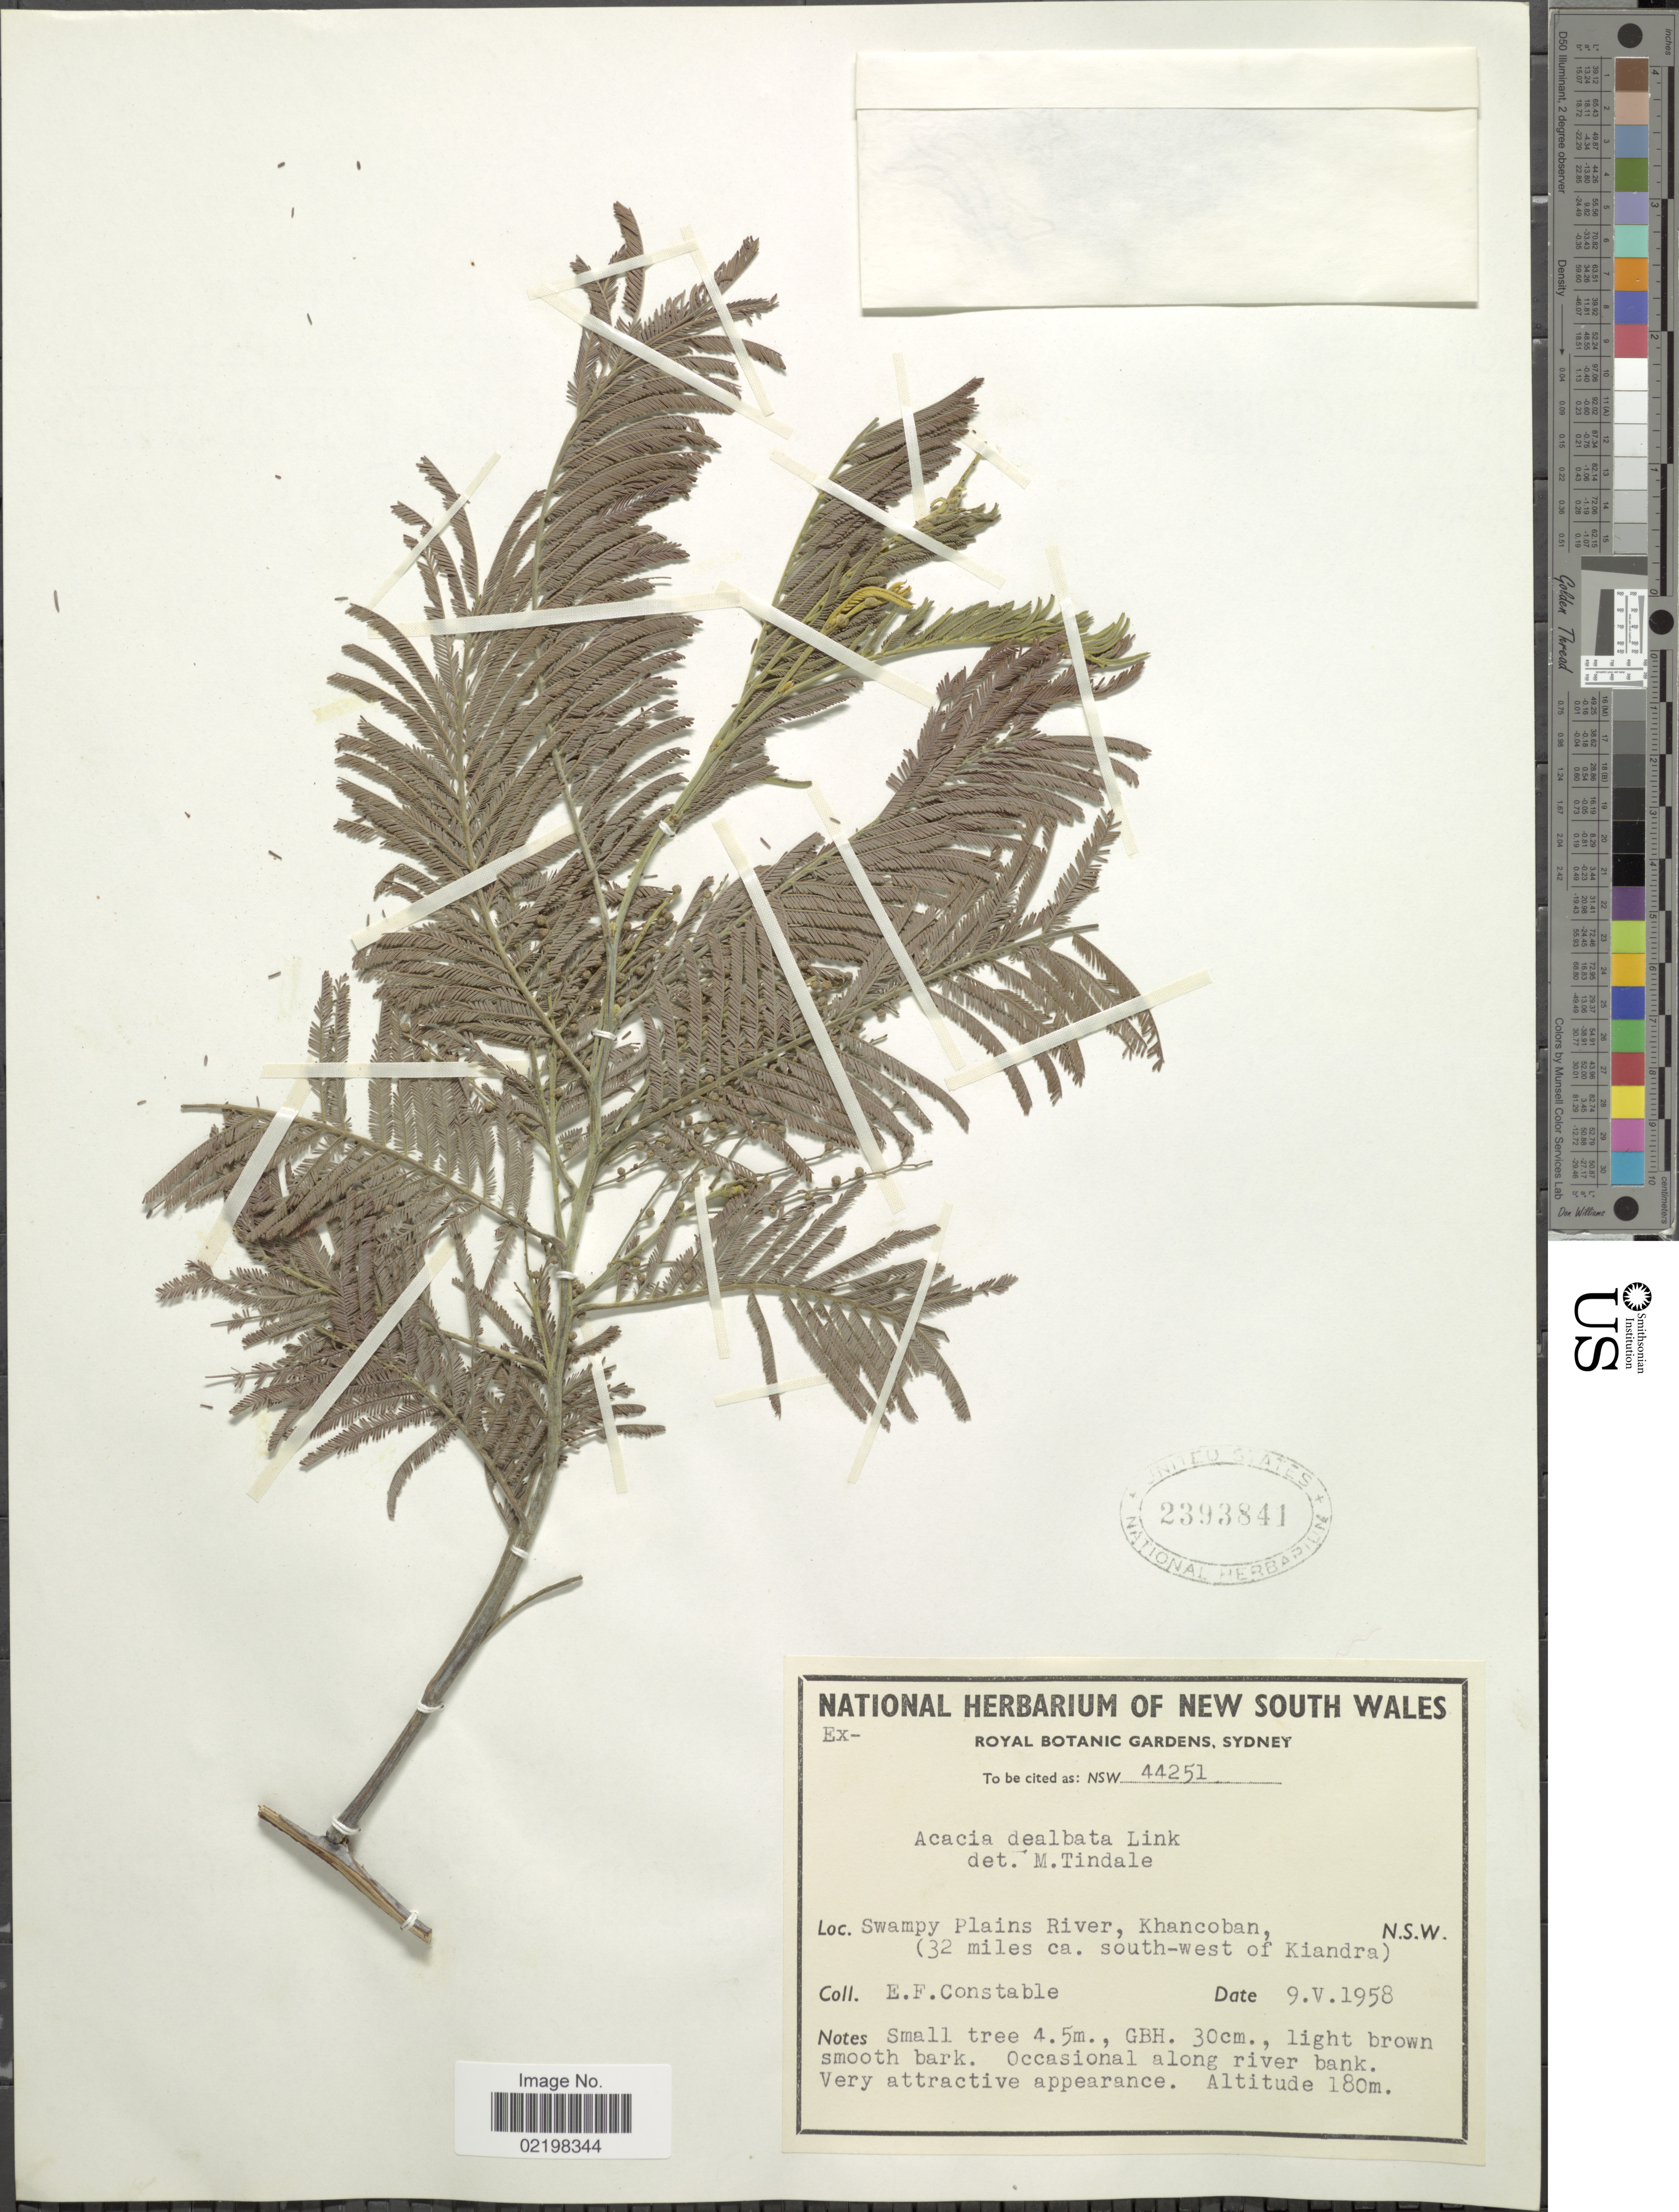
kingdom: Plantae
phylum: Tracheophyta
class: Magnoliopsida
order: Fabales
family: Fabaceae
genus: Acacia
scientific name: Acacia decurrens var. dealbata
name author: (Link) Maiden ex F. Muell.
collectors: E. F. Constable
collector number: NSW 44251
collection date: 1958-05-09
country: Australia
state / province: New South Wales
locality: Swampy Plains River, Khancoban (32 miles ca. south-west of Kiandra) N. S.W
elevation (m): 180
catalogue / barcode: US 2393841